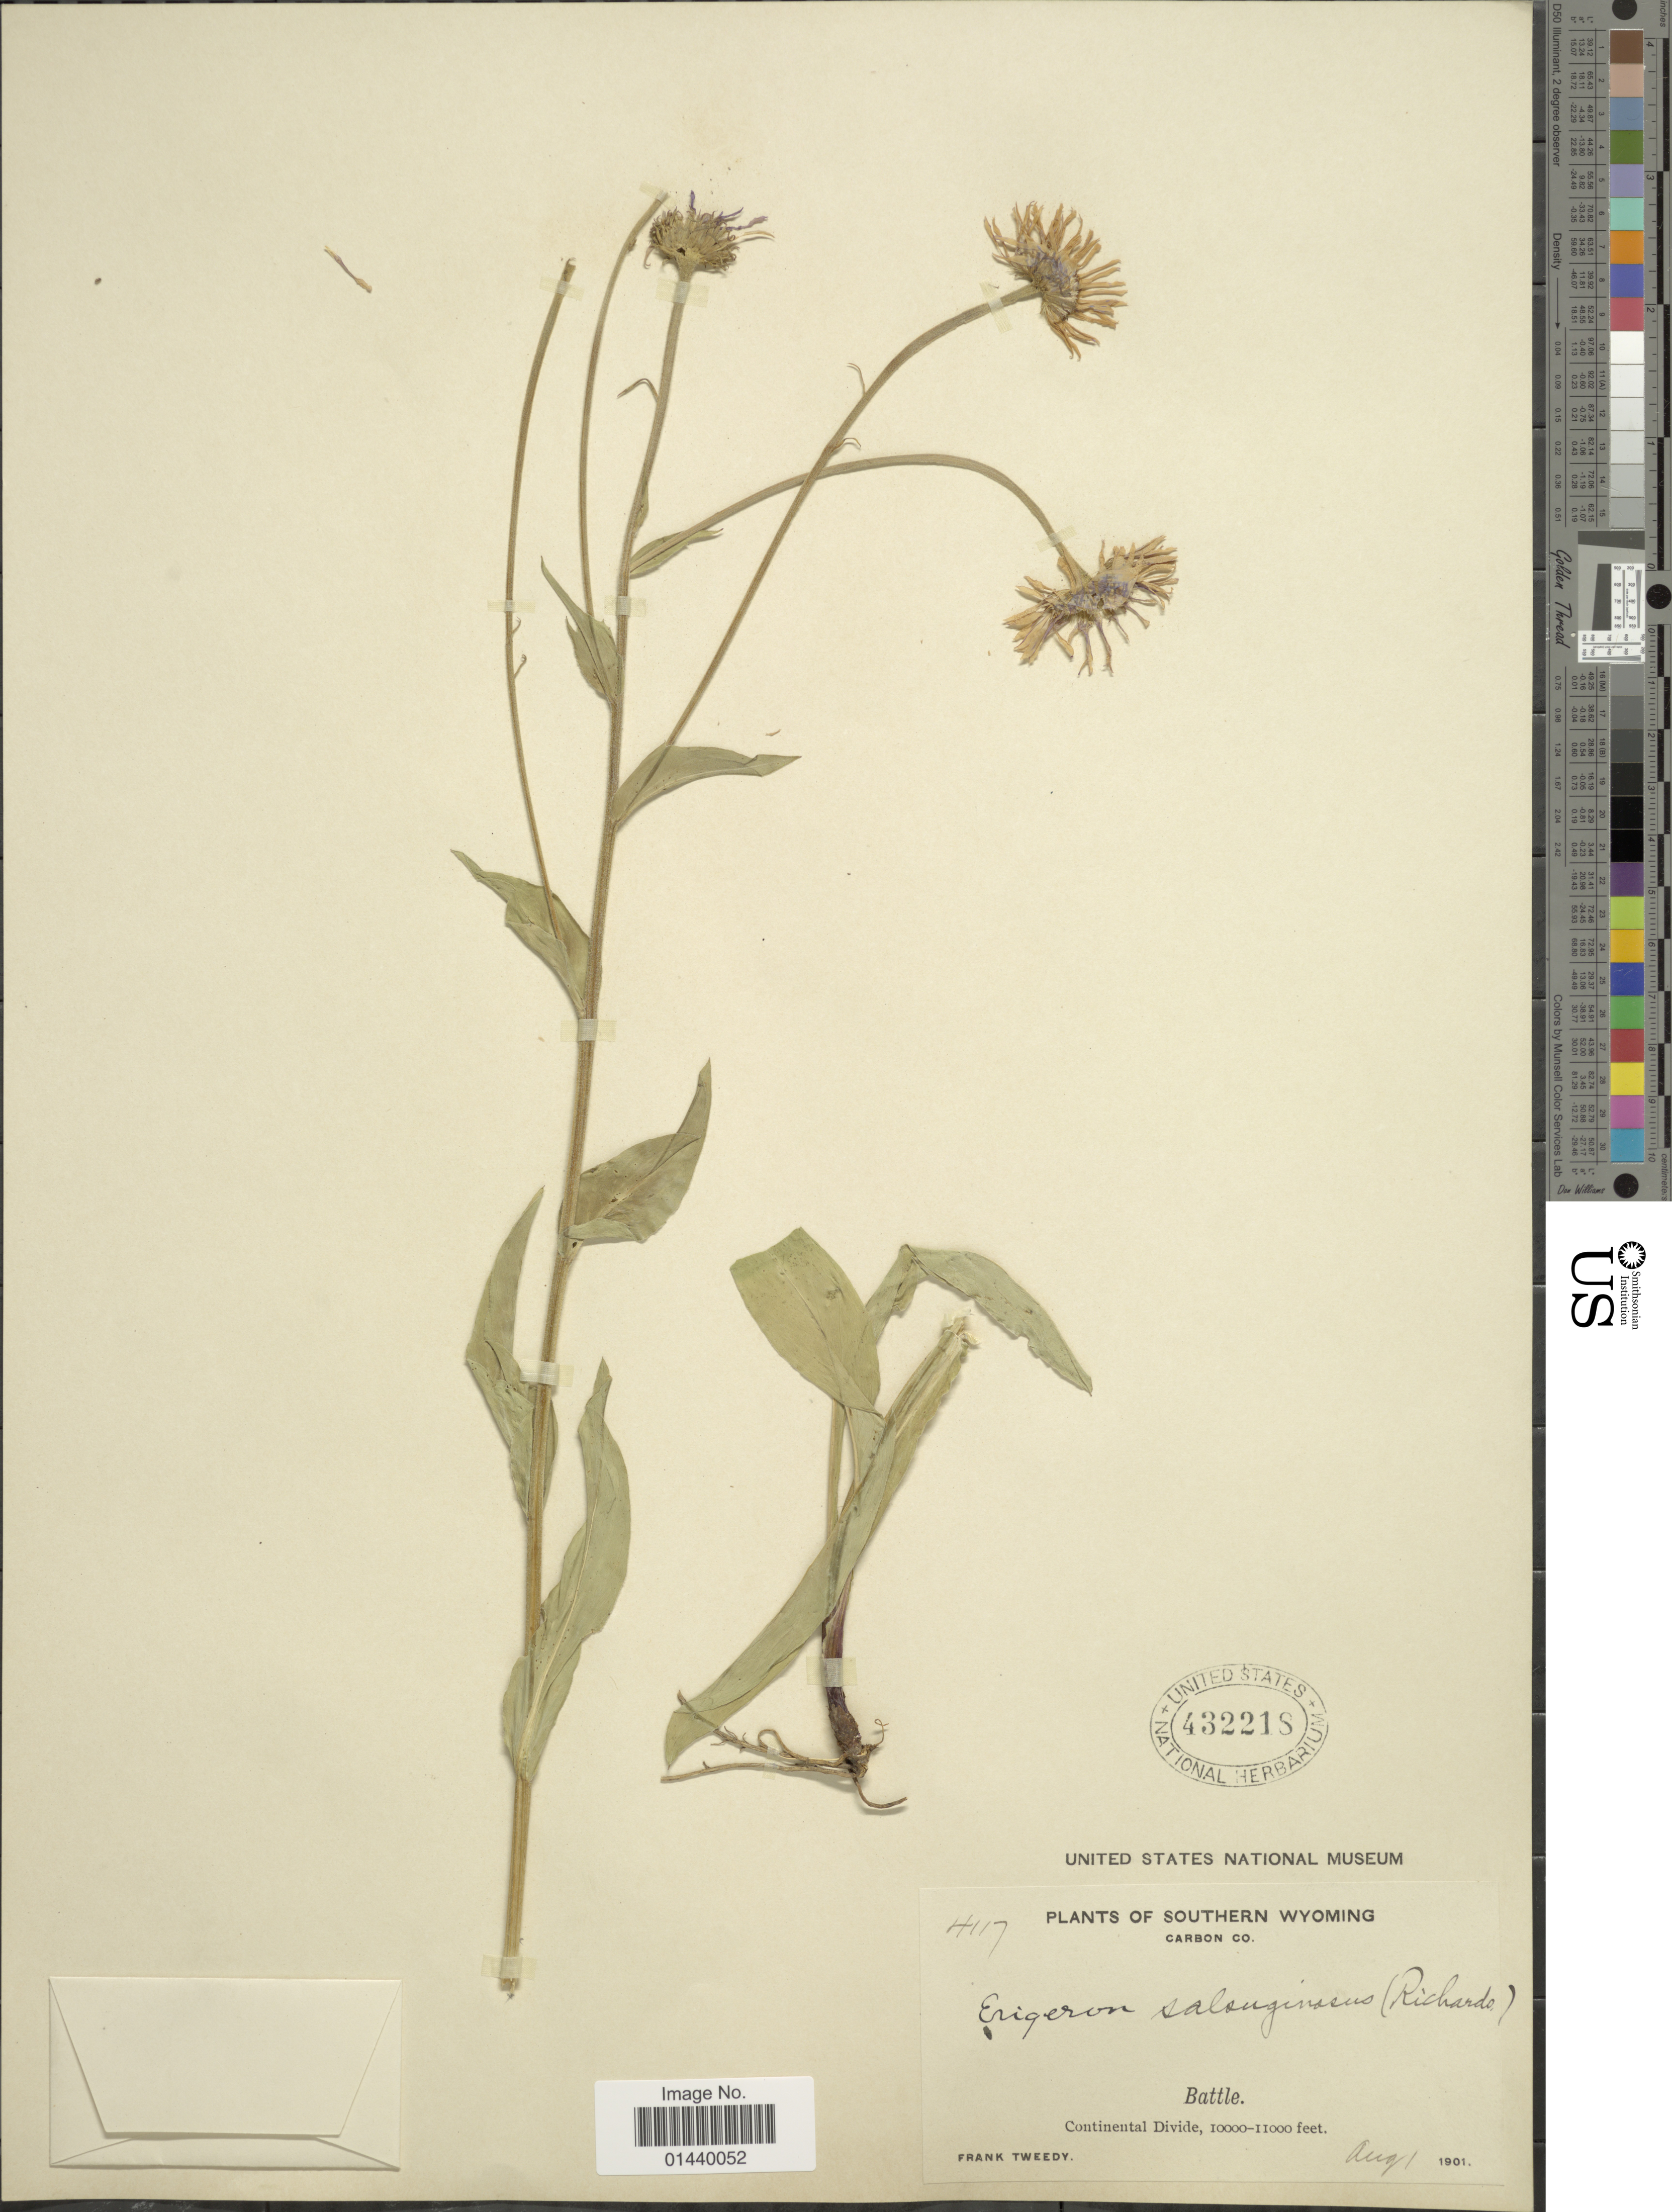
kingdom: Plantae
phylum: Tracheophyta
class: Magnoliopsida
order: Asterales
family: Asteraceae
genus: Erigeron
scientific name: Erigeron salsuginosus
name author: (Richardson ex R. Br.) A. Gray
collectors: F. Tweedy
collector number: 4117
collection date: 1901-08-01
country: United States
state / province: Wyoming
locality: Southern Wyoming. Carbon Co. Battle. Continental Divide.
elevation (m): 3048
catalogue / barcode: US 432218